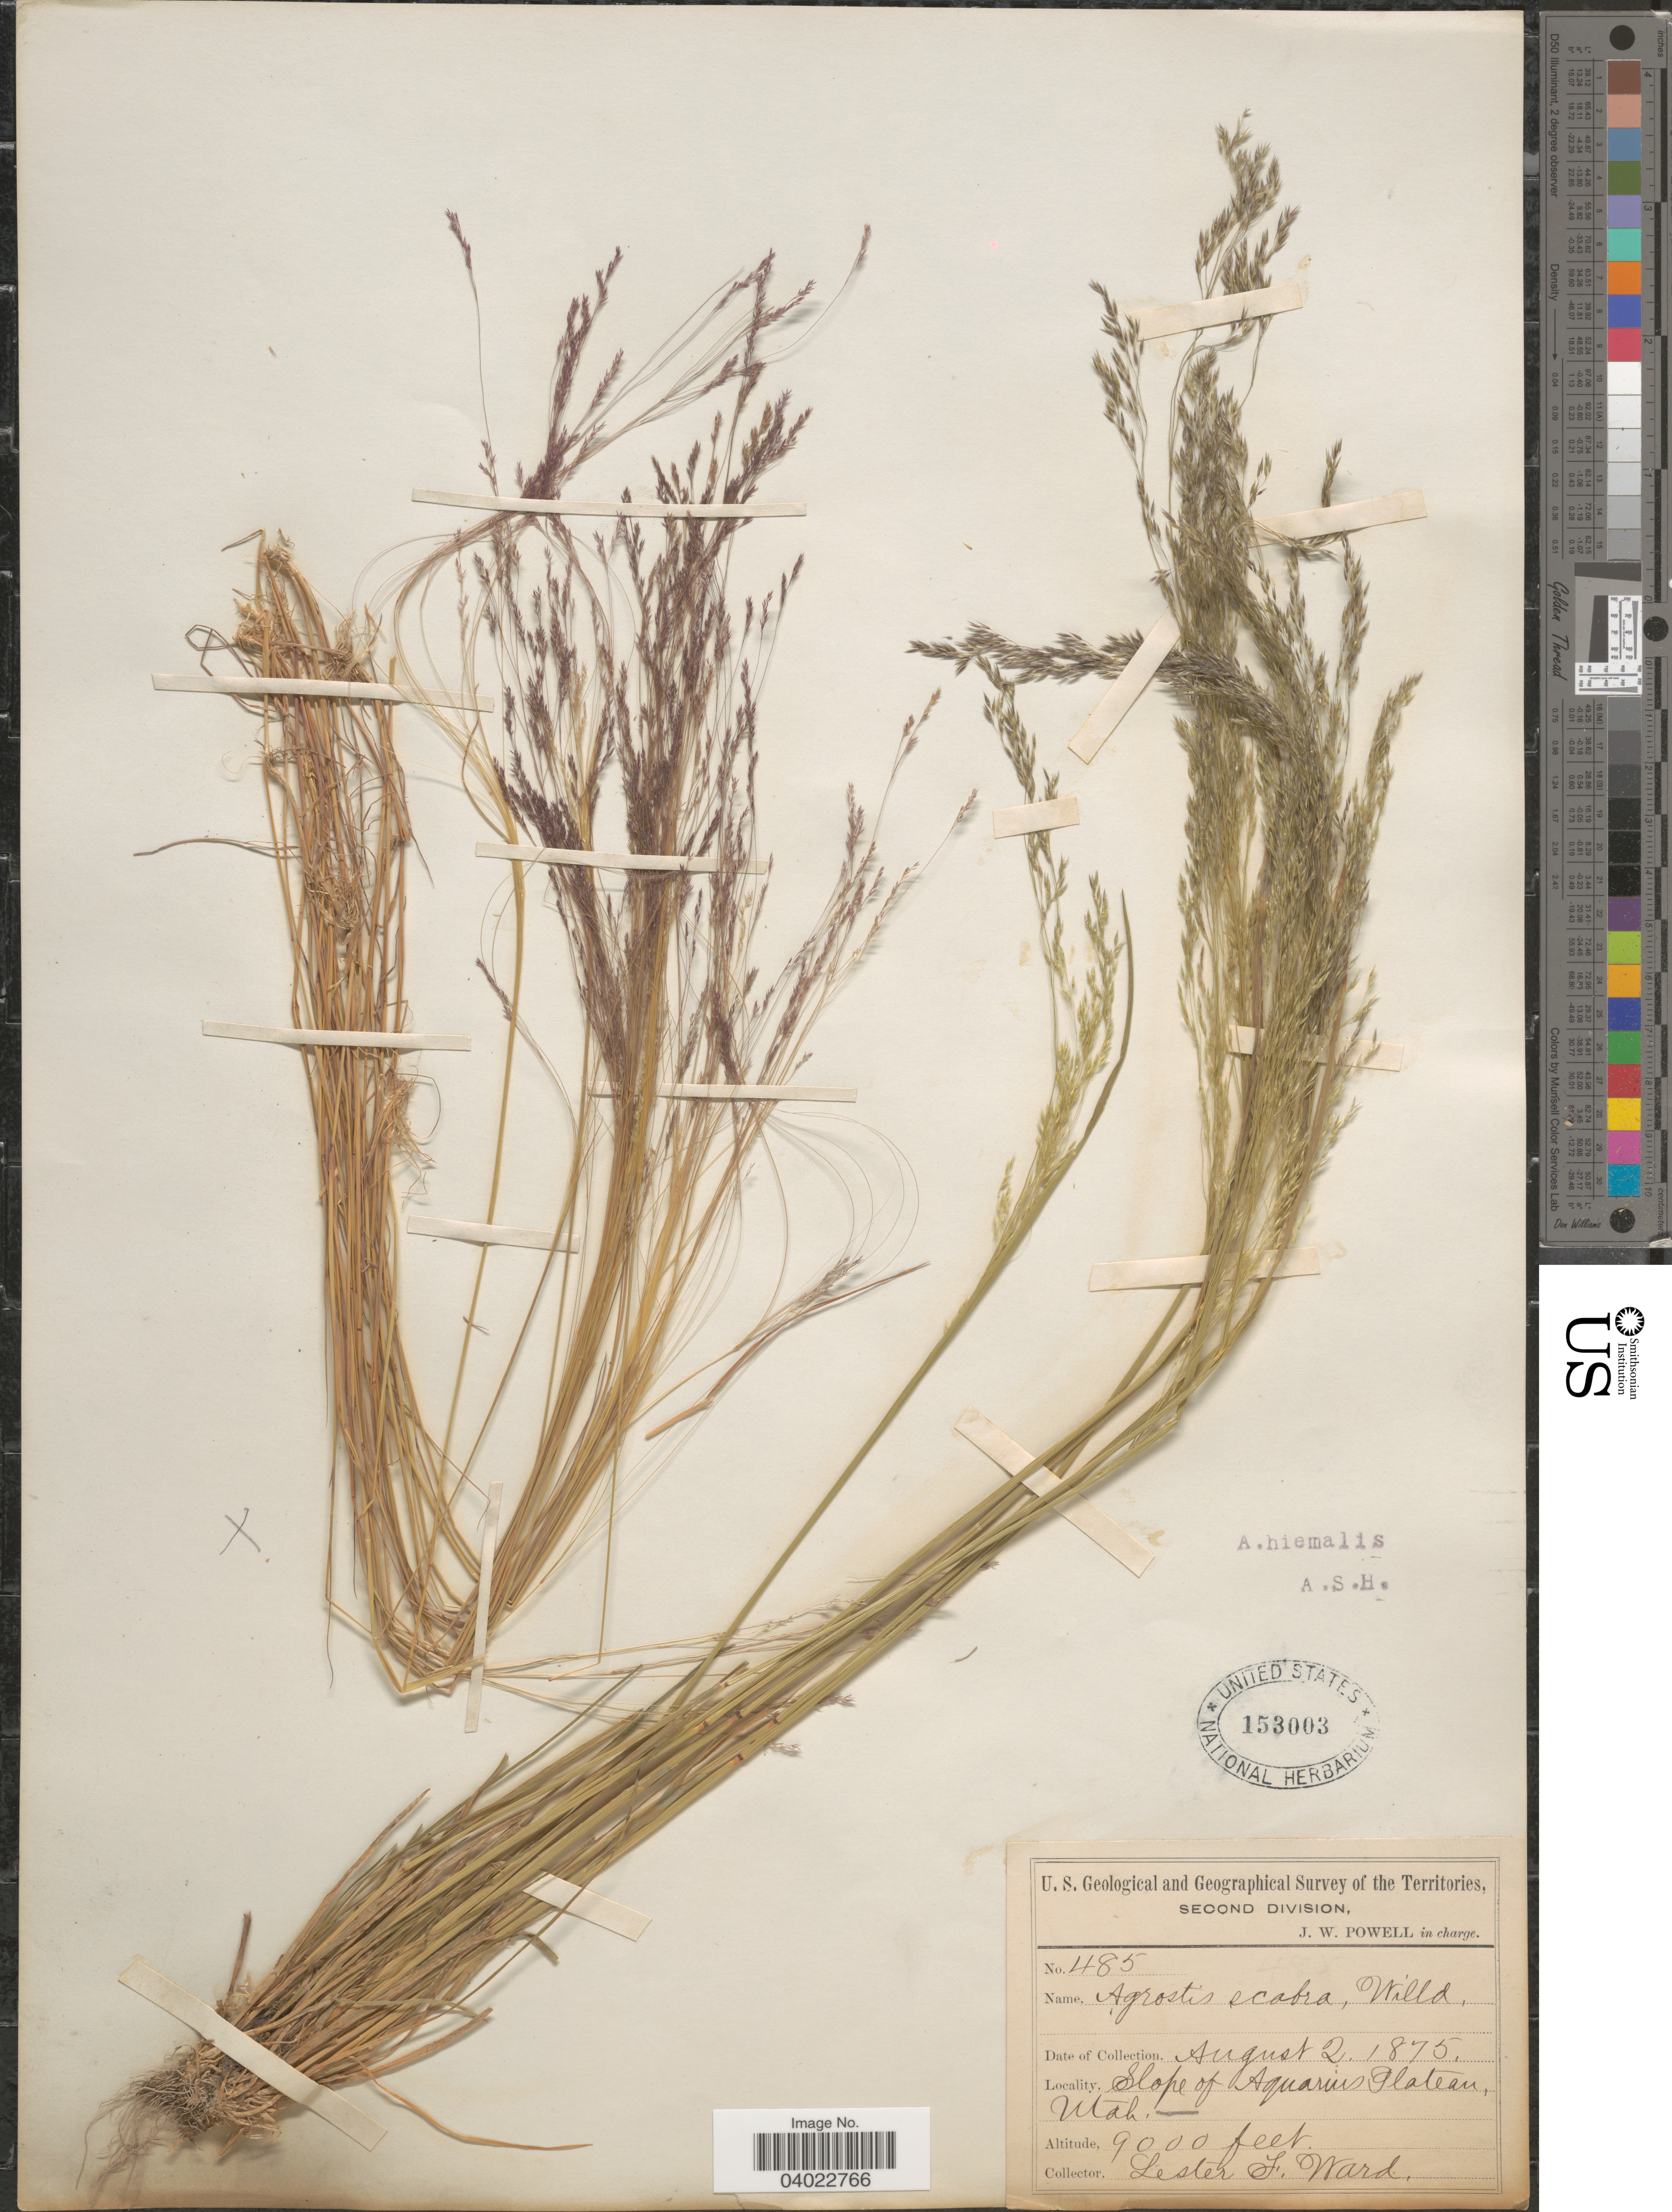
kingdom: Plantae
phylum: Tracheophyta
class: Liliopsida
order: Poales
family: Poaceae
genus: Agrostis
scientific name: Agrostis scabra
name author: Willd.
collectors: L. F. Ward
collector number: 485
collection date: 1875-08-02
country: United States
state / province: Utah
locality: Slope of Aquarius Plateau.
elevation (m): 2743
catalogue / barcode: US 153003